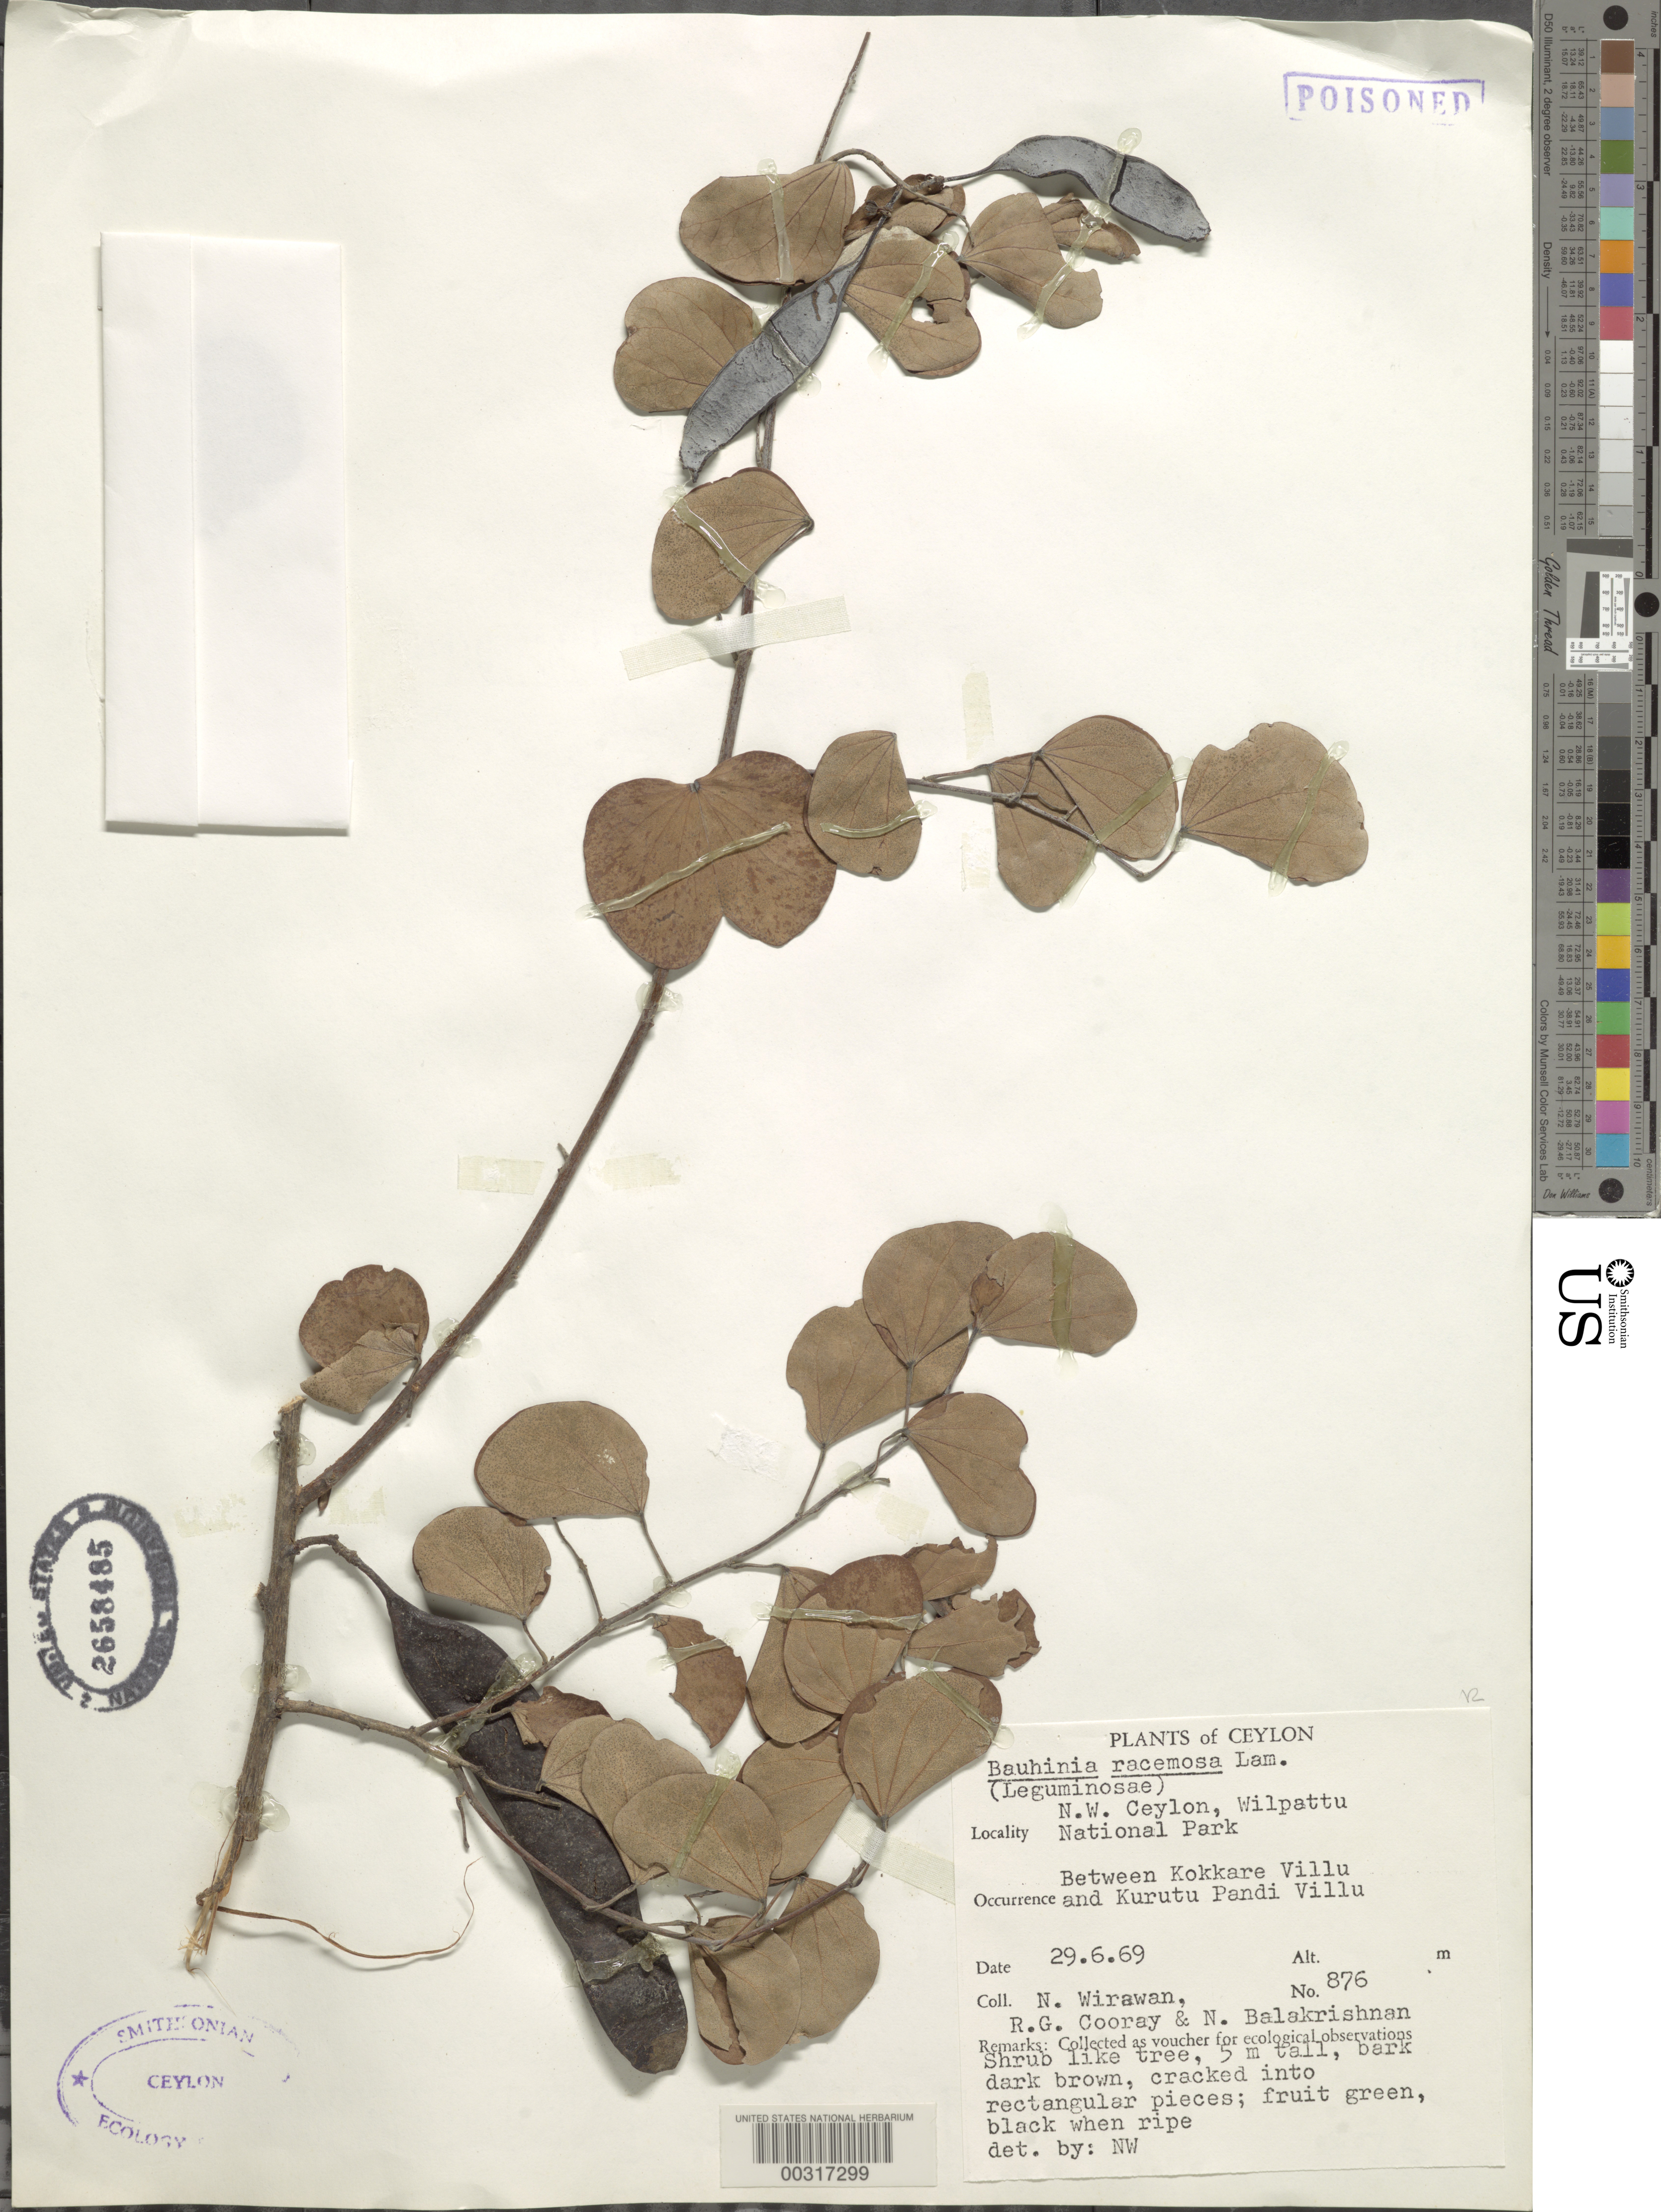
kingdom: Plantae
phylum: Tracheophyta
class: Magnoliopsida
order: Fabales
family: Fabaceae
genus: Bauhinia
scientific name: Bauhinia racemosa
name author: Lam.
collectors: N. Wirawan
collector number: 876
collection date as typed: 29 Jun 1969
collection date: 1969-06-29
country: Sri Lanka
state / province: North Western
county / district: Puttalam Dist.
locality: Wilpattu national park, between kokkare villu and kurutu pandi villu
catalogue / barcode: US 2658485